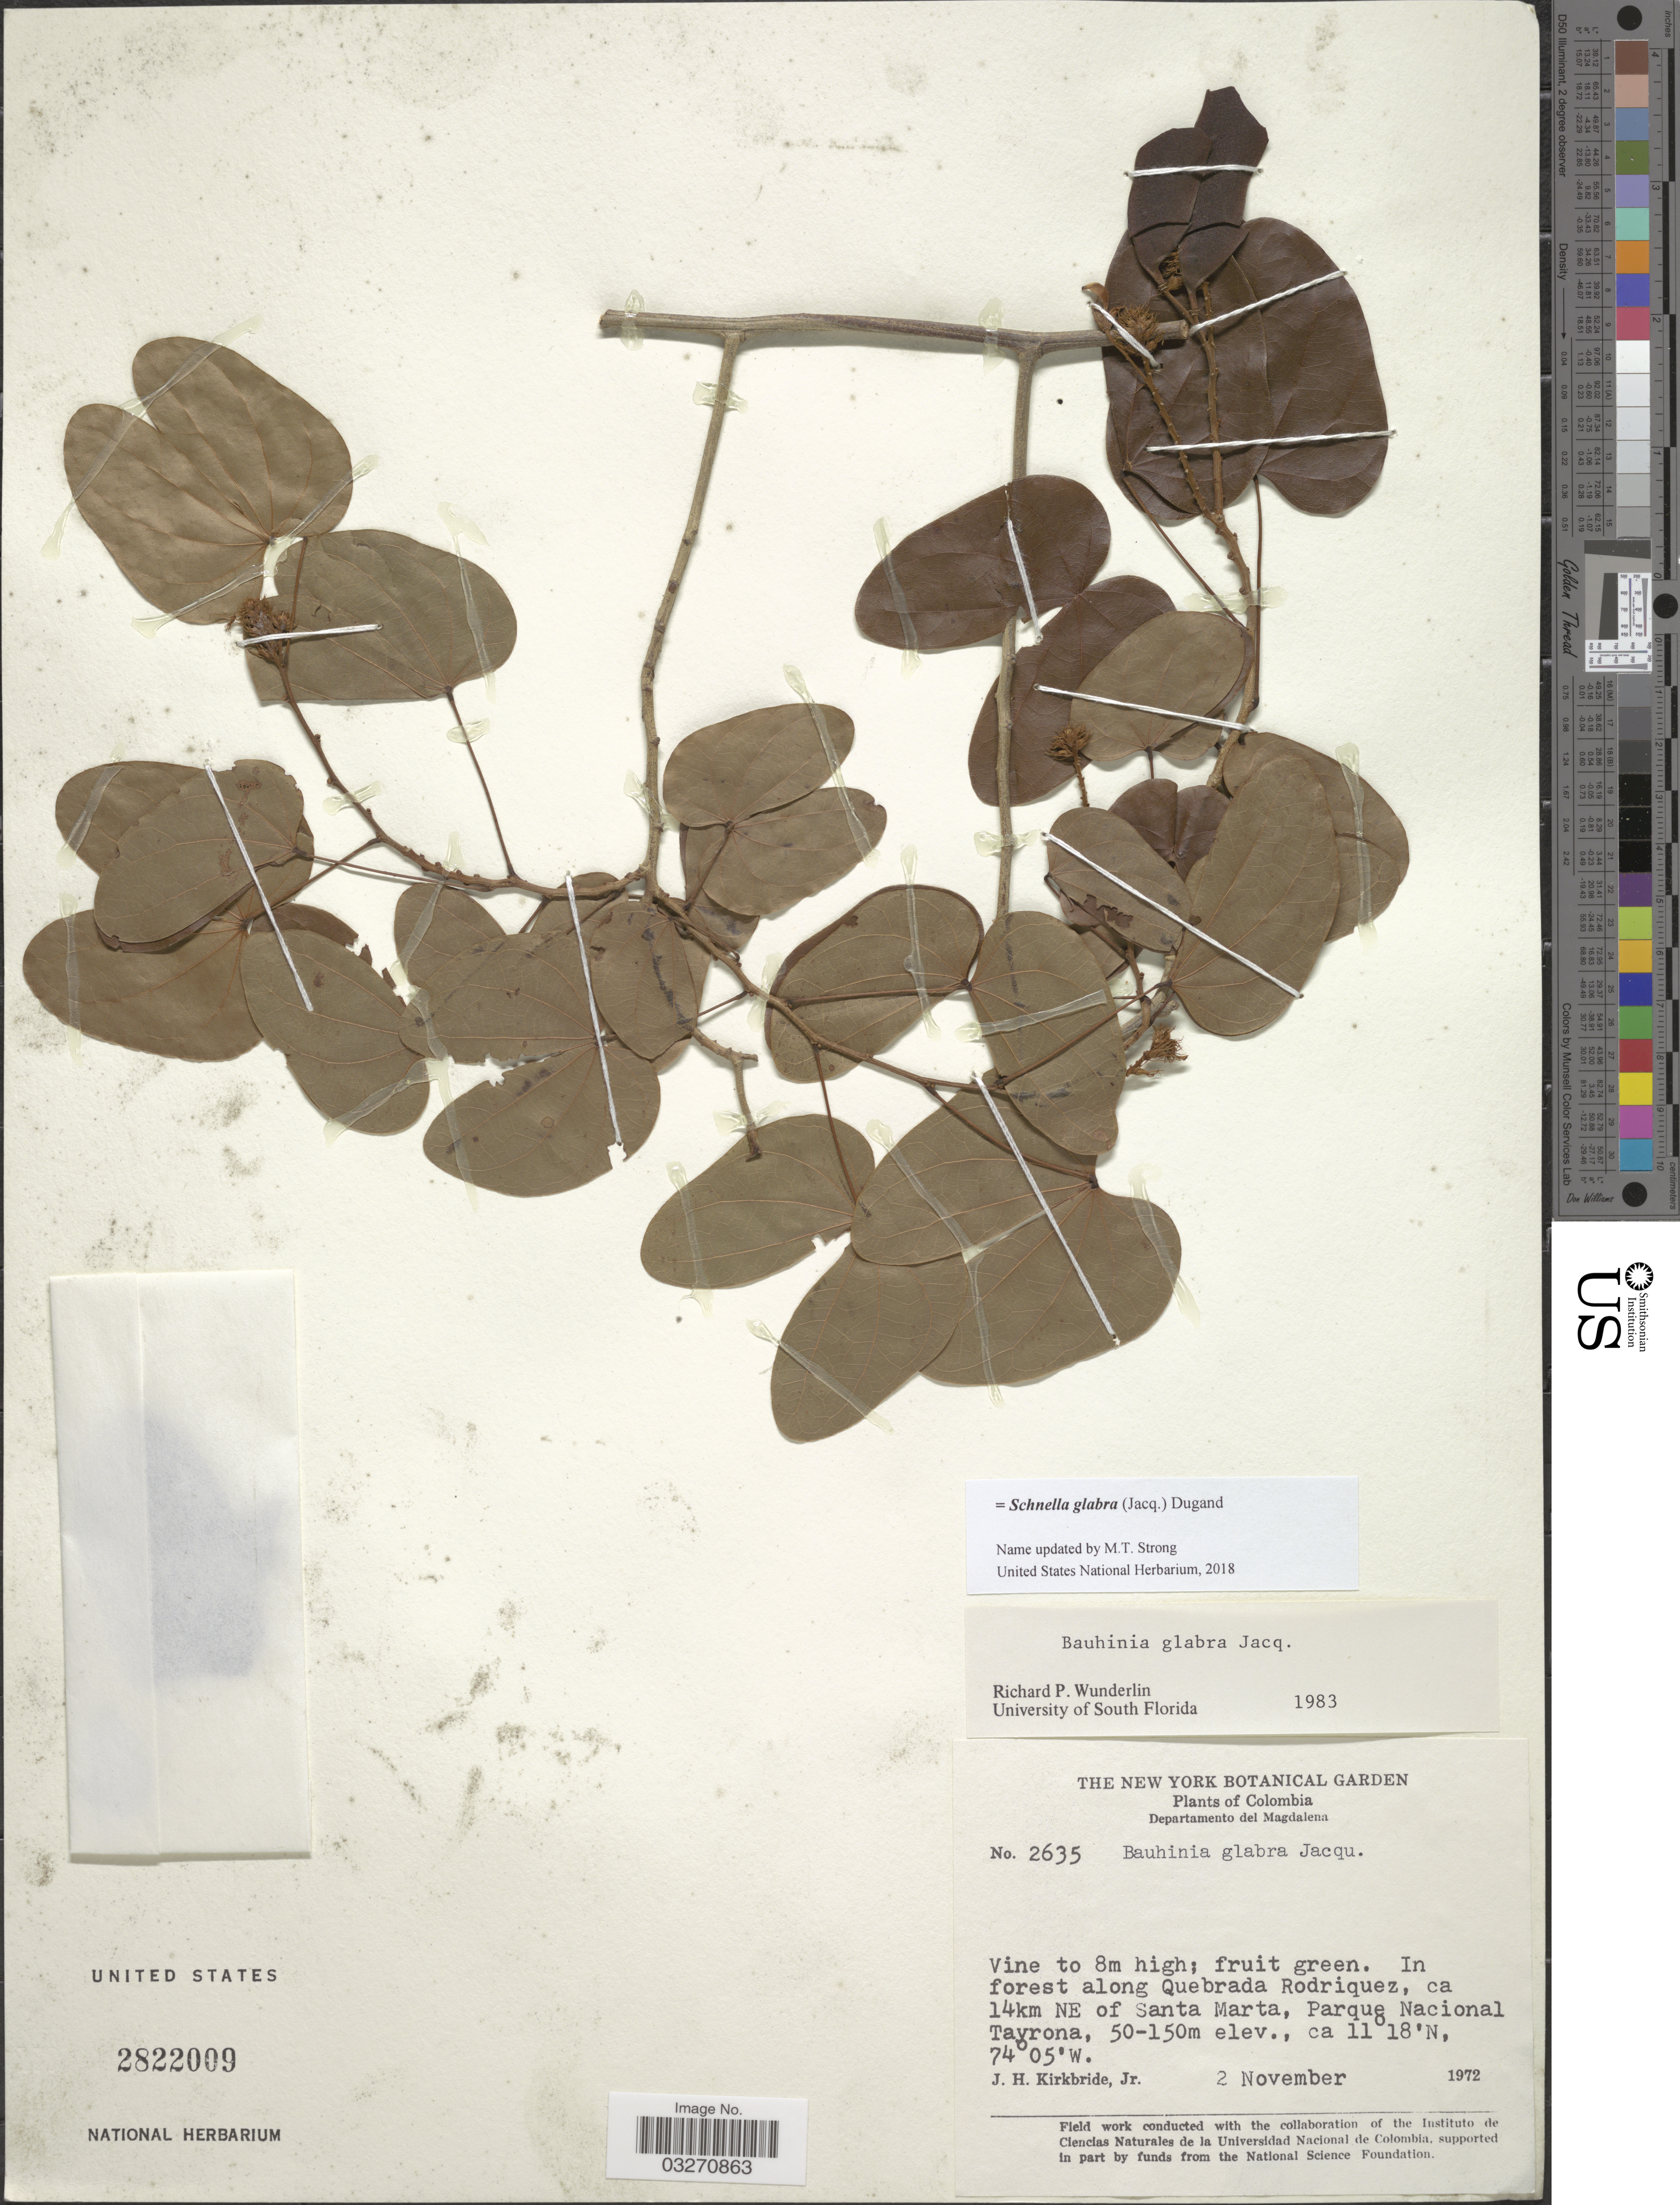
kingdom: Plantae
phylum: Tracheophyta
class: Magnoliopsida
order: Fabales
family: Fabaceae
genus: Schnella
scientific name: Schnella glabra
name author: (Jacq.) Dugand G.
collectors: J. H. Kirkbride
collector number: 2635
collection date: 1972-11-02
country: Colombia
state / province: Magdalena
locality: Departamento del Magdalena. Along Quebrada Rodriguez, ca 14 km NE of Santa Marta, Parque Nacional Tayrona.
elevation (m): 50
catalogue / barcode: US 2822009